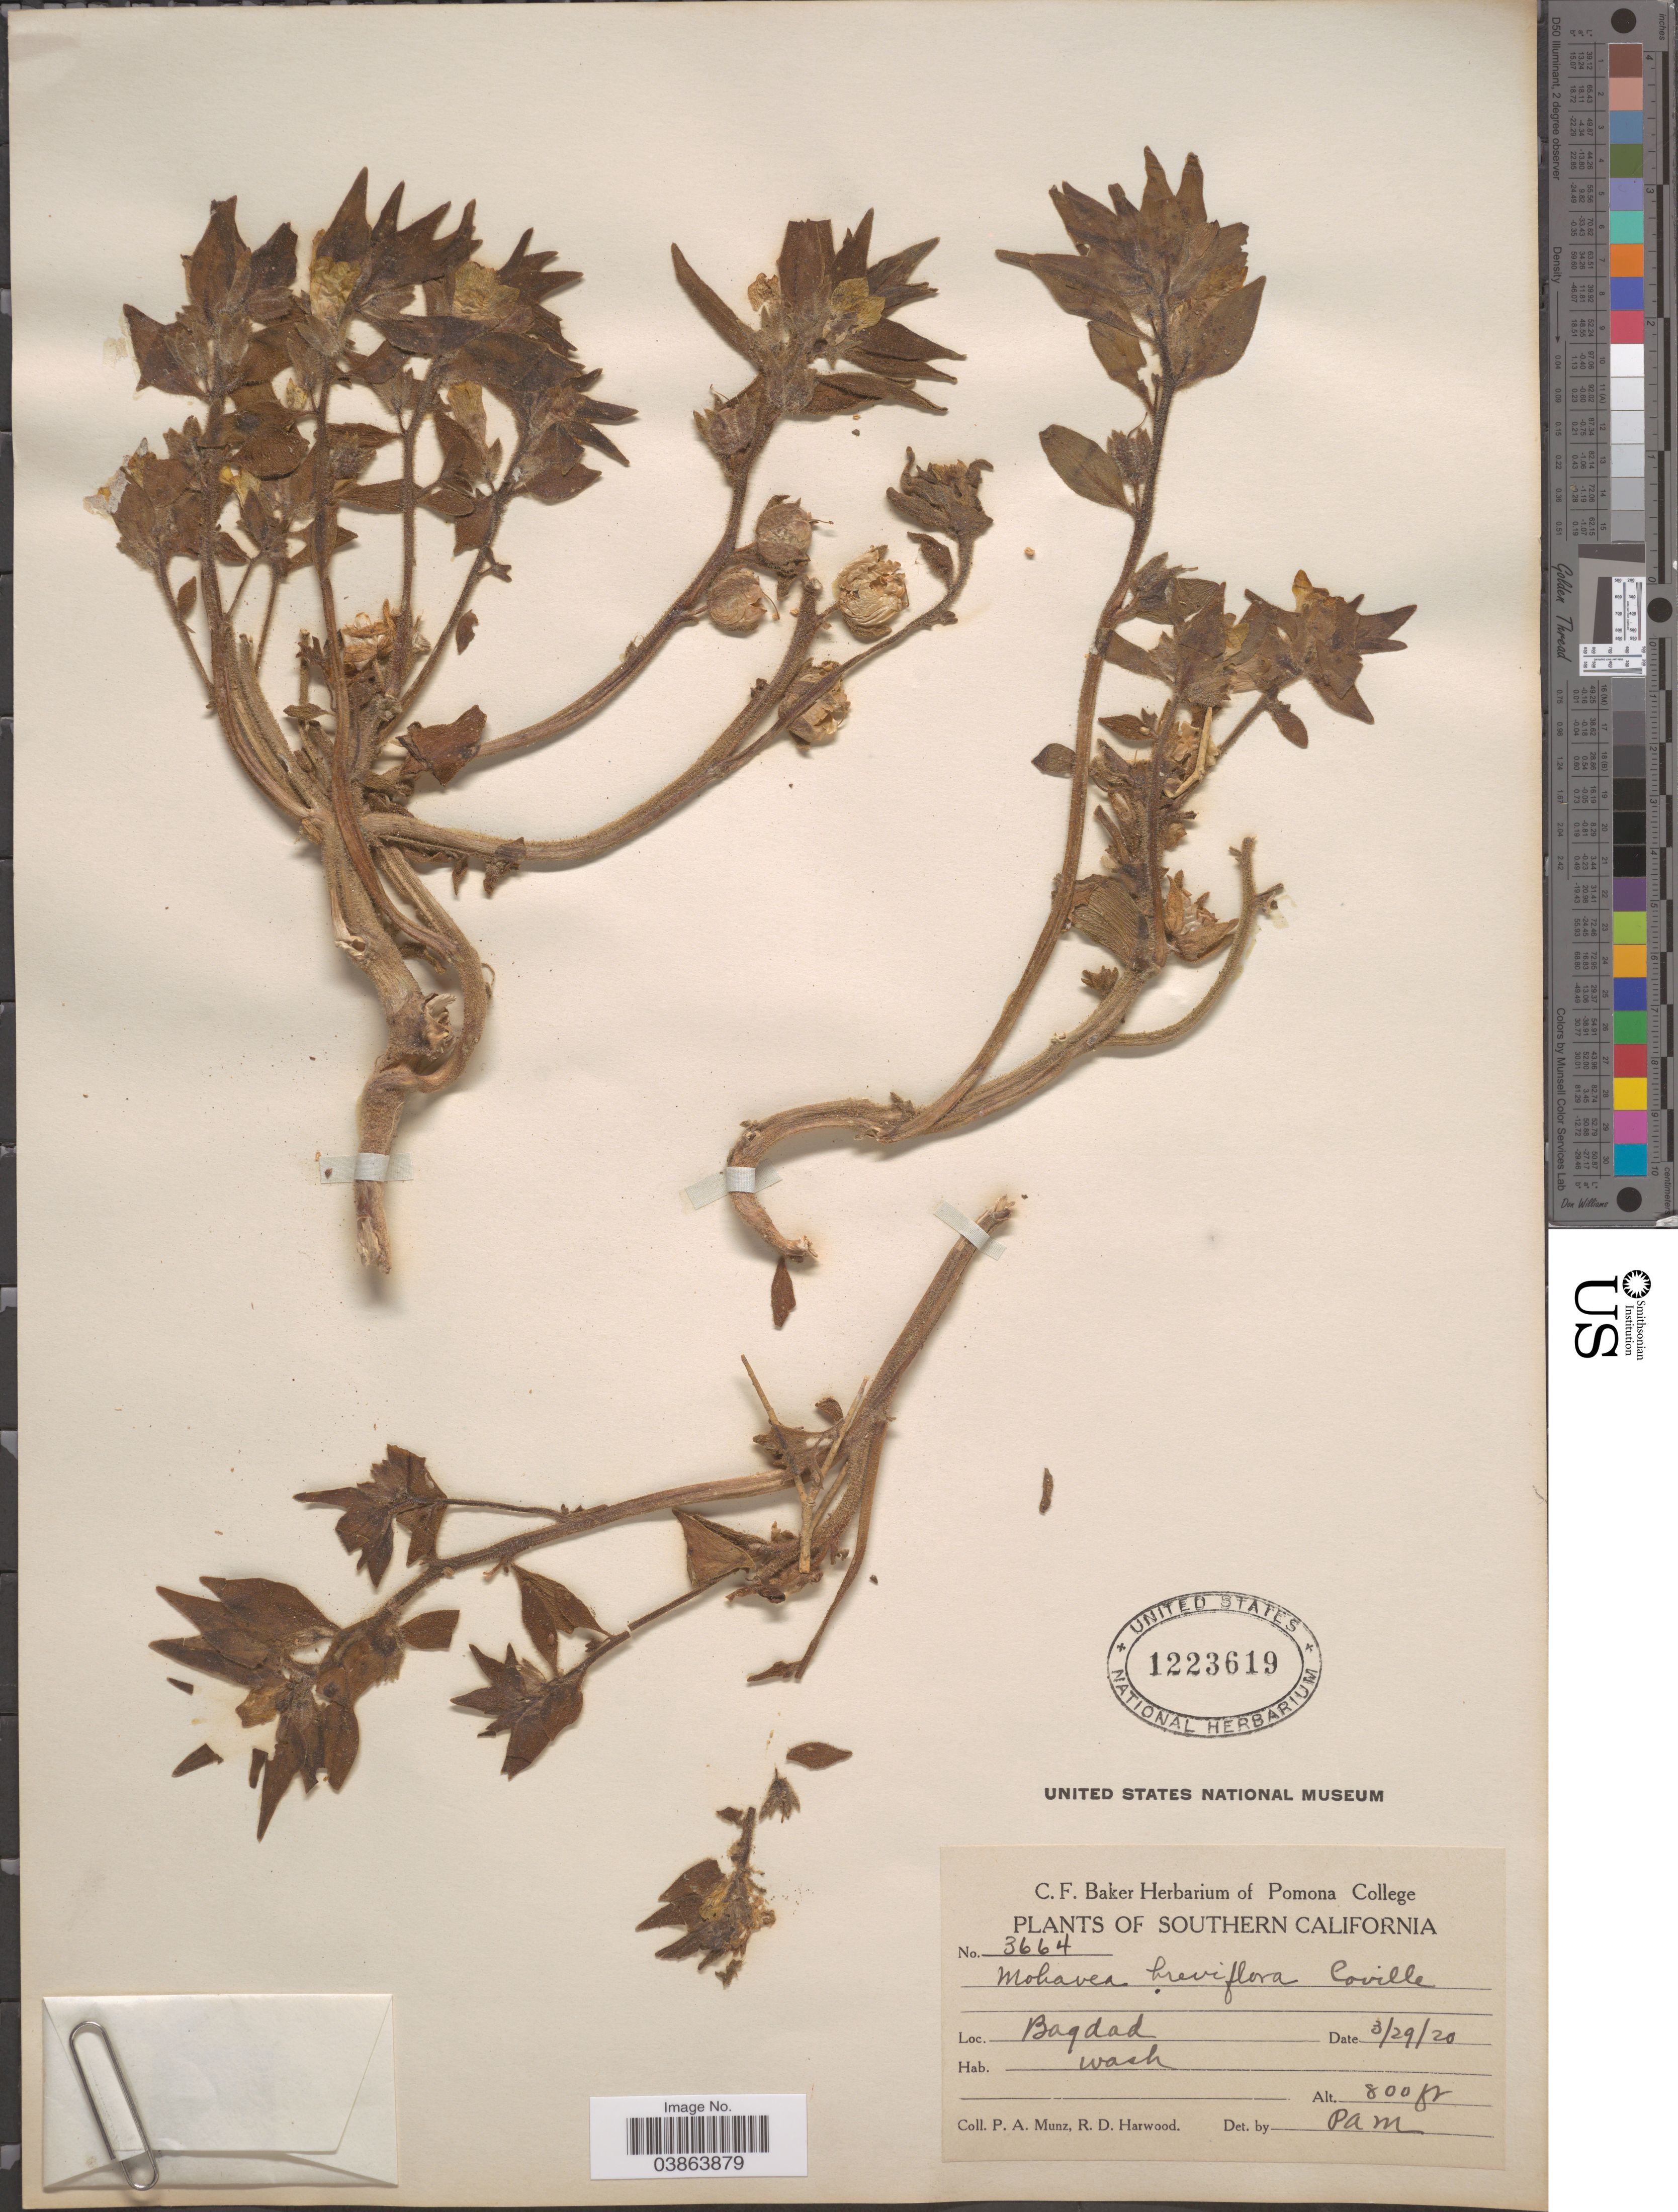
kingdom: Plantae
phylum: Tracheophyta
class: Magnoliopsida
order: Lamiales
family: Plantaginaceae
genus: Mohavea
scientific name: Mohavea breviflora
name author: Coville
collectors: P. A. Munz & R. Harwood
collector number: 3664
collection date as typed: Transcribed d/m/y: 29/3/20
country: United States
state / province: California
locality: Southern California. Bagdad.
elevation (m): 244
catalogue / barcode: US 1223619